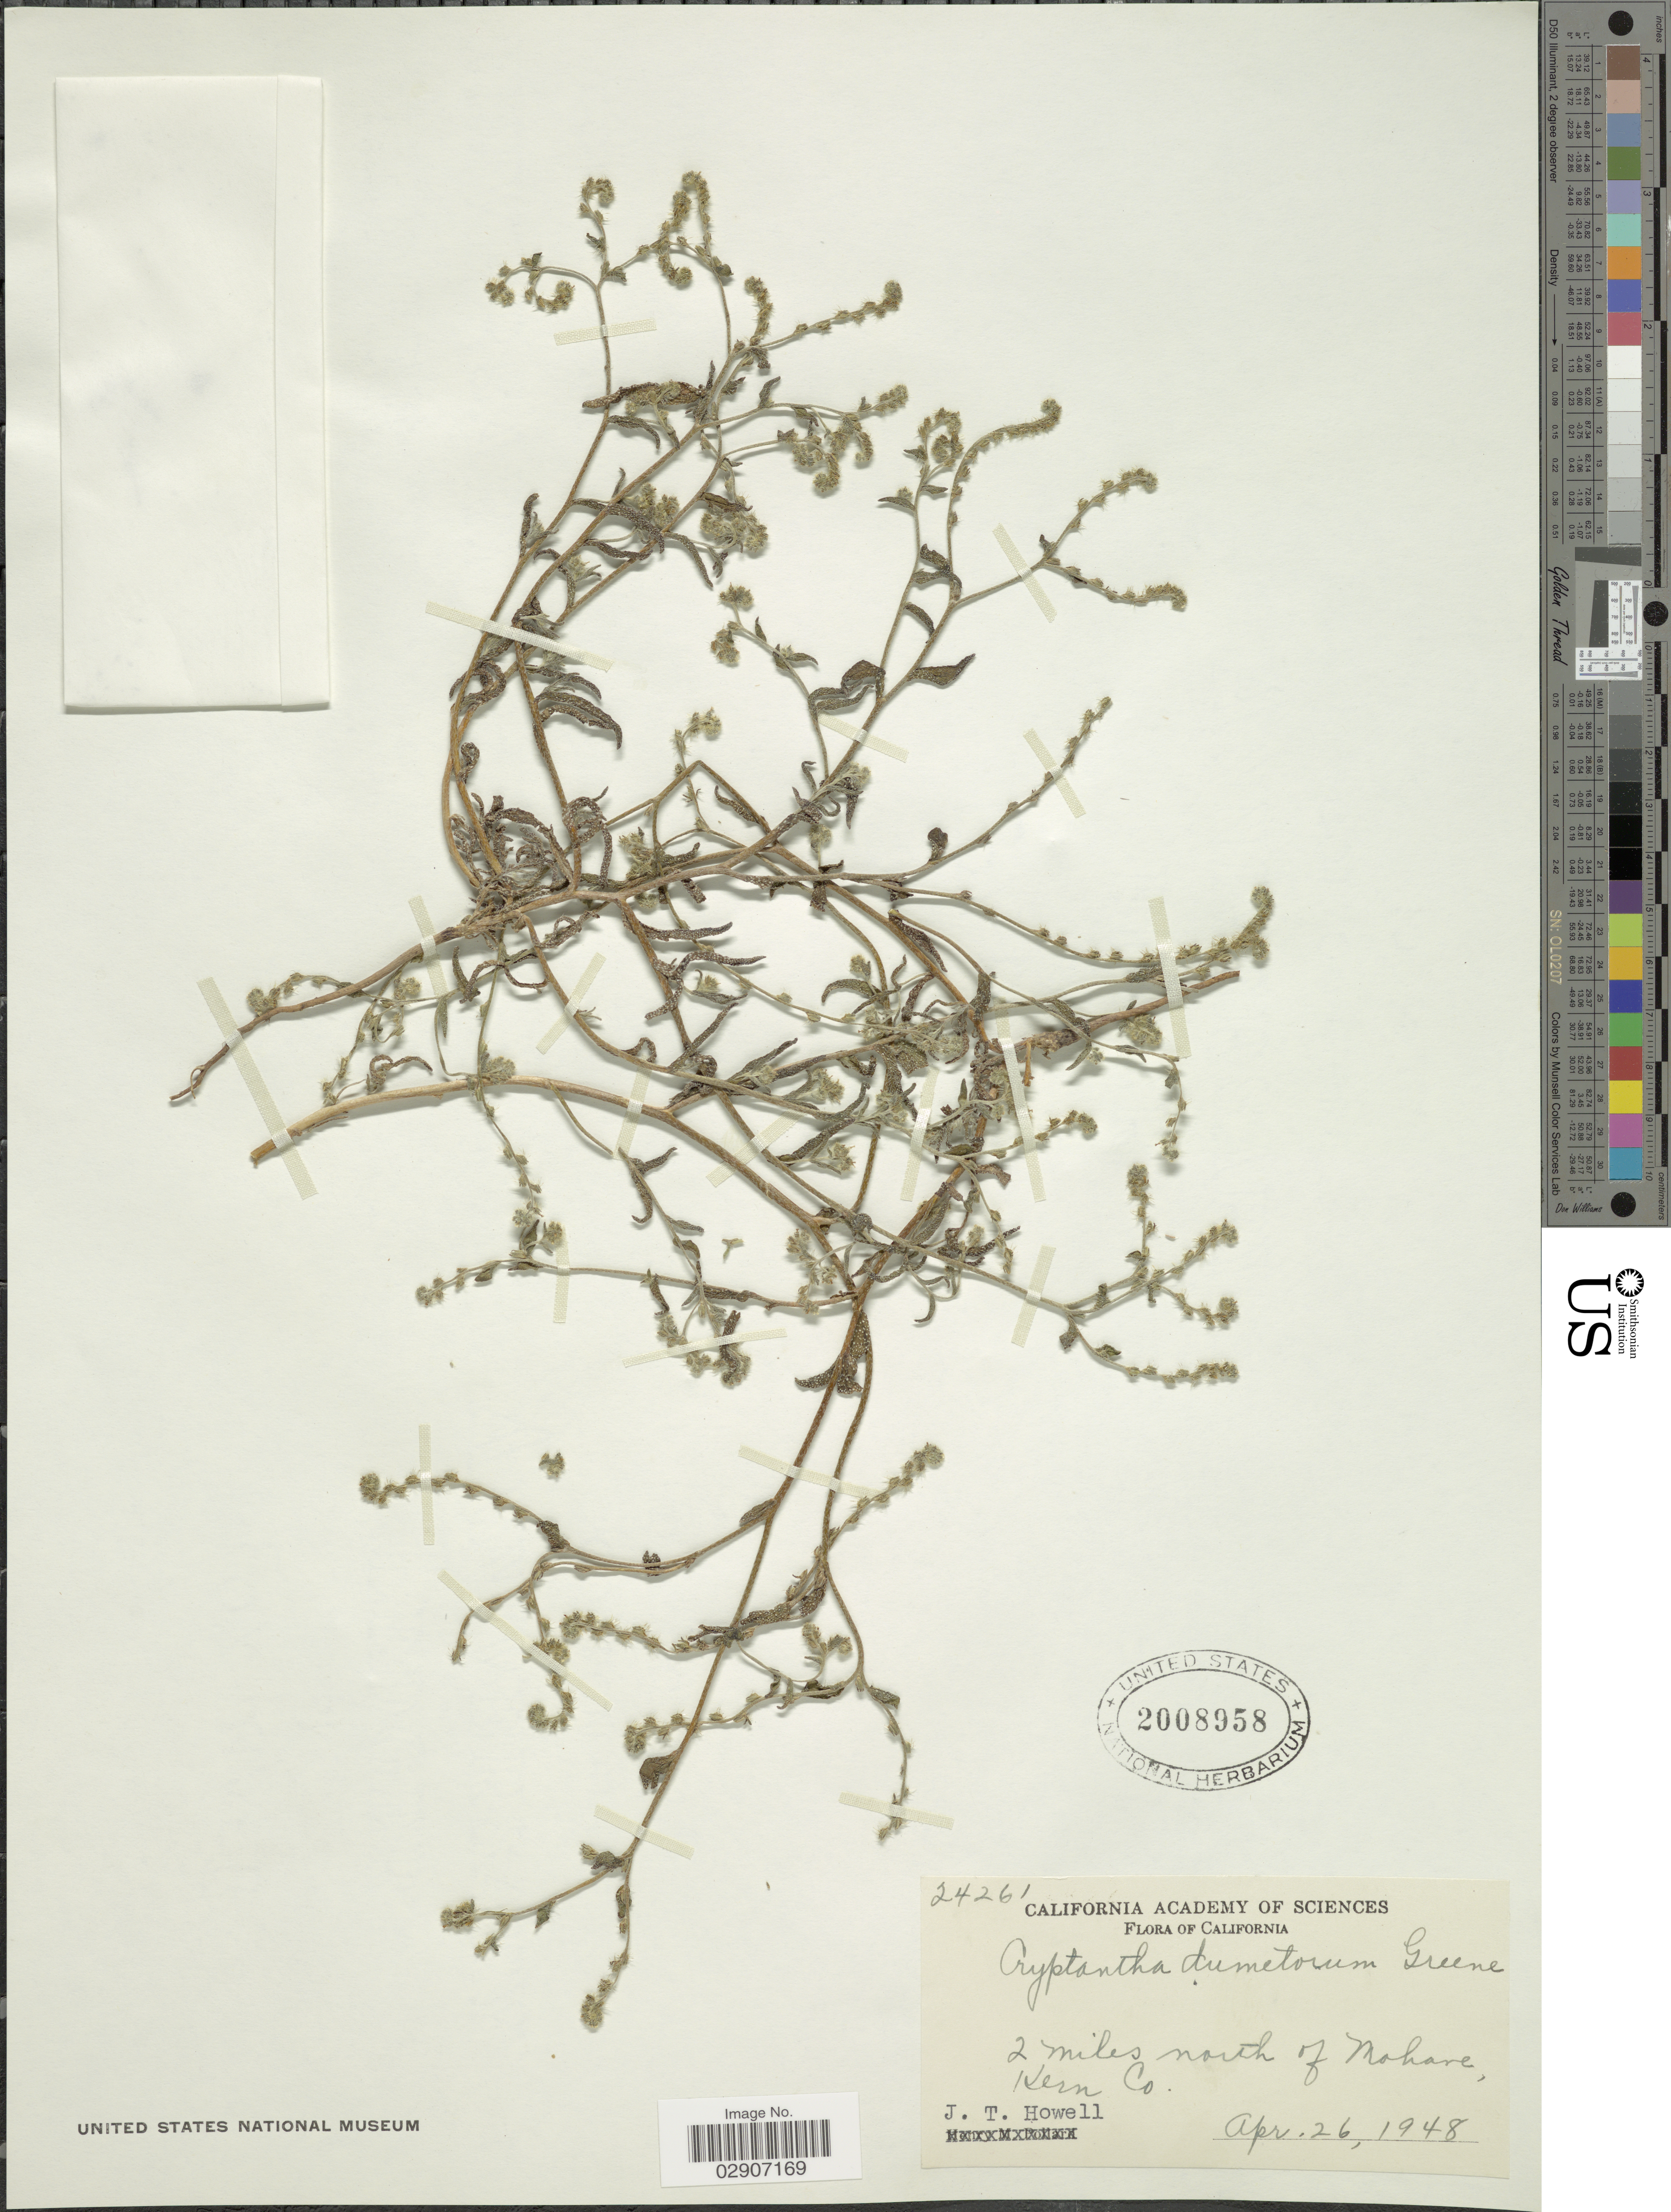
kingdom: Plantae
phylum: Tracheophyta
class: Magnoliopsida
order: Boraginales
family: Boraginaceae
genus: Cryptantha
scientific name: Cryptantha dumetorum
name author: (S.W. Greene ex A. Gray) S.W. Greene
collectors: J. T. Howell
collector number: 24261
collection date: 1948-04-26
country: United States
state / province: California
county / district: Kern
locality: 2 miles north of Mohave, Kern Co.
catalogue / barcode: US 2008958